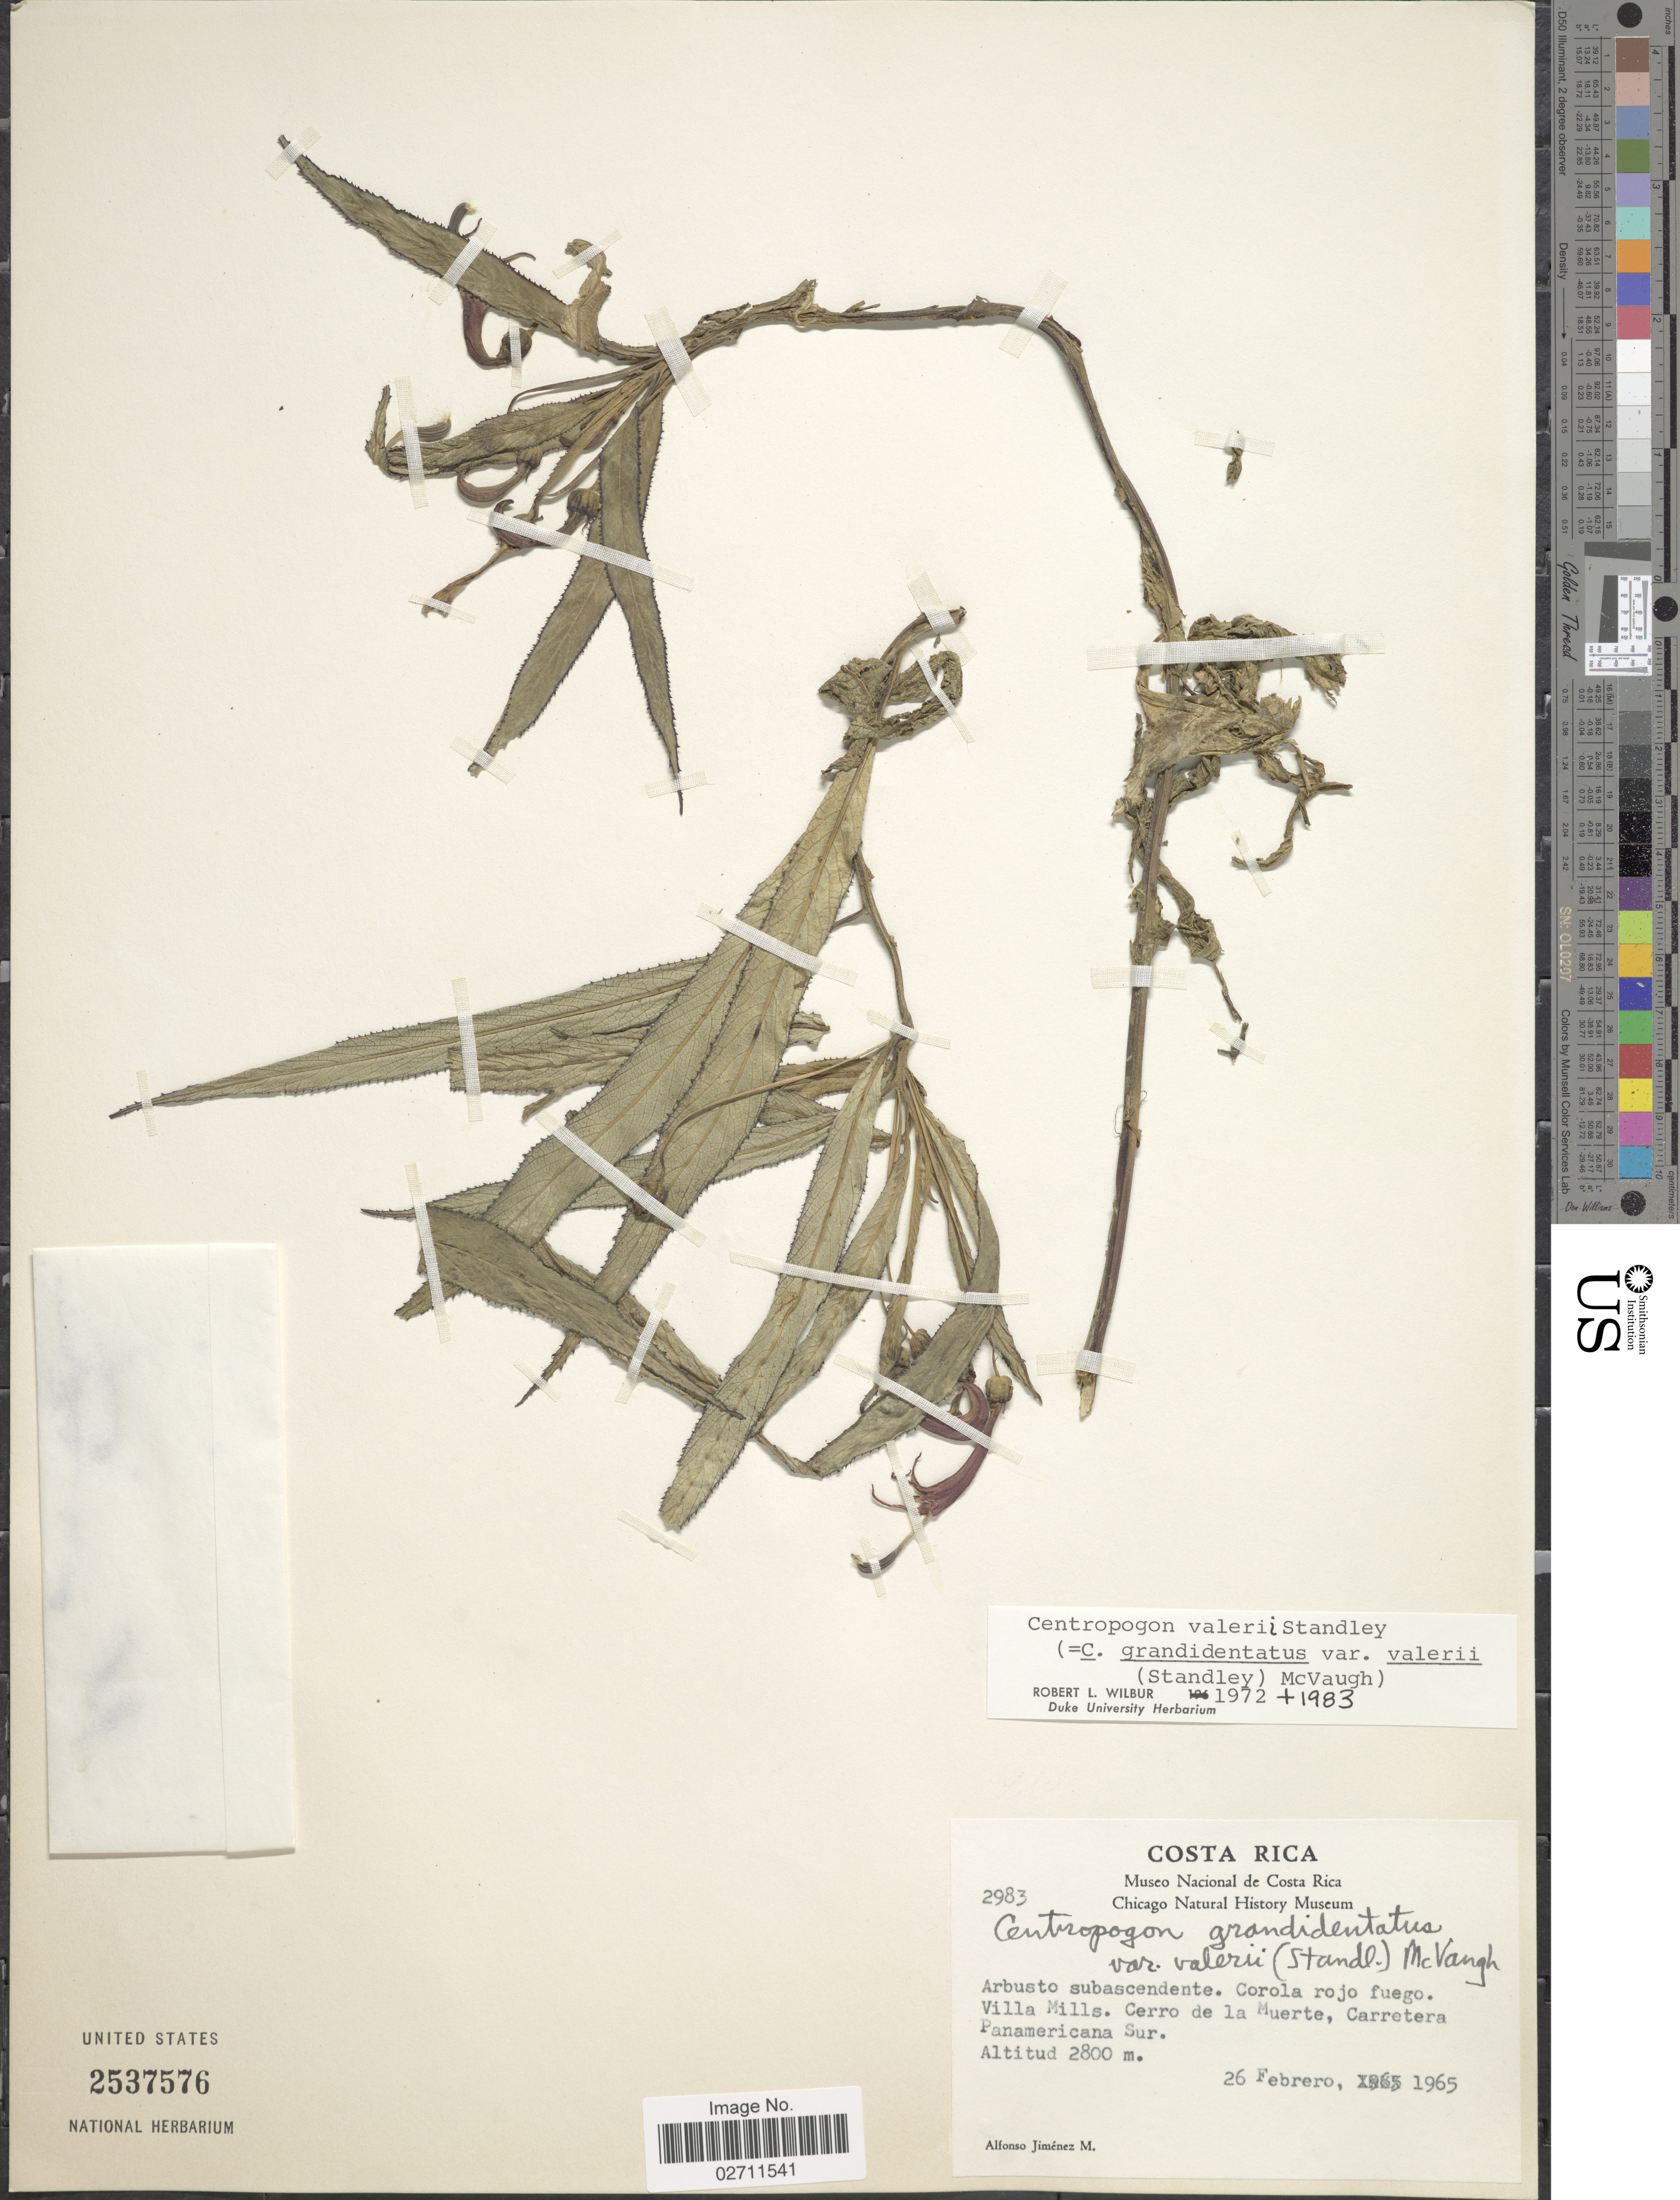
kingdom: Plantae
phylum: Tracheophyta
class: Magnoliopsida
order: Asterales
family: Campanulaceae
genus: Centropogon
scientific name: Centropogon valerii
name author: Standl.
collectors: A. Jimenez M.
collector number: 2983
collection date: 1965-02-26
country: Costa Rica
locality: Villa Mills. Cerro de la Muerte, Carretera Panamerican Sur.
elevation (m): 2800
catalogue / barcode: US 2537576